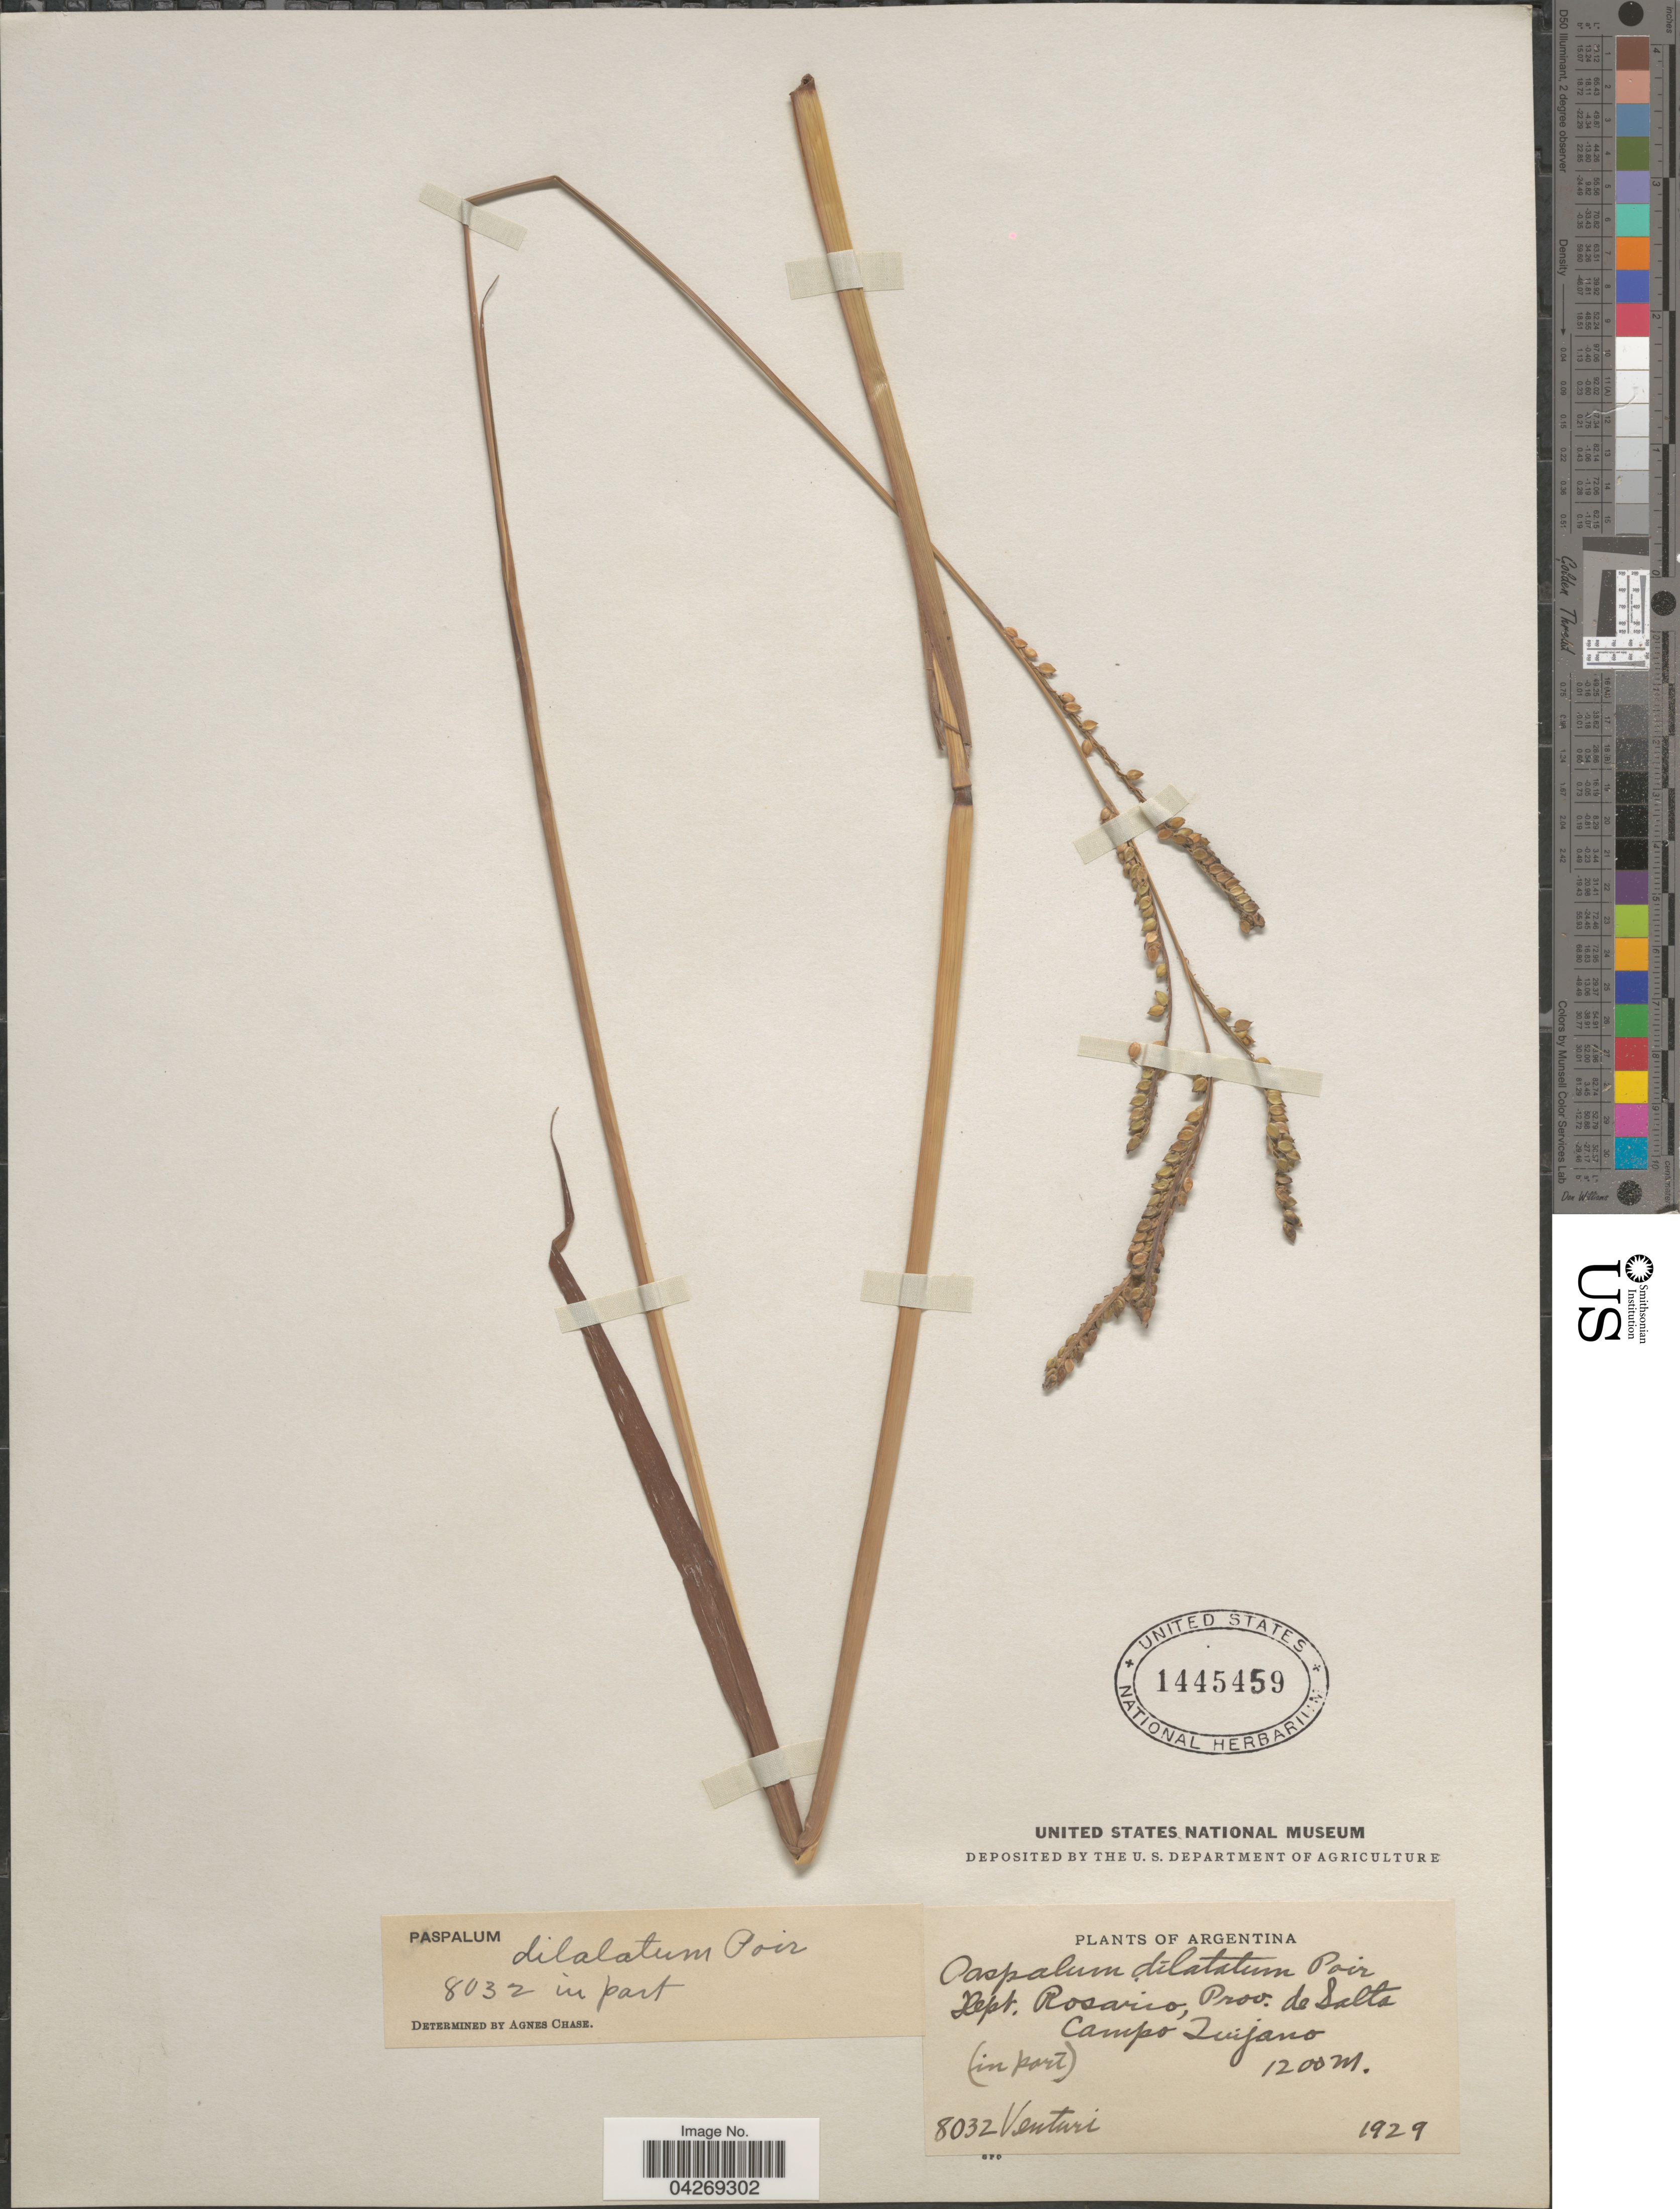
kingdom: Plantae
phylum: Tracheophyta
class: Liliopsida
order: Poales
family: Poaceae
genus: Paspalum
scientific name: Paspalum dilatatum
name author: Poir.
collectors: Venturi, --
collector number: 8032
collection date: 1929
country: Argentina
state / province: Salta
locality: Dept. Rosario, Prov. de Salta. Campo Quijano.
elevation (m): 1200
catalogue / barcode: US 1445459